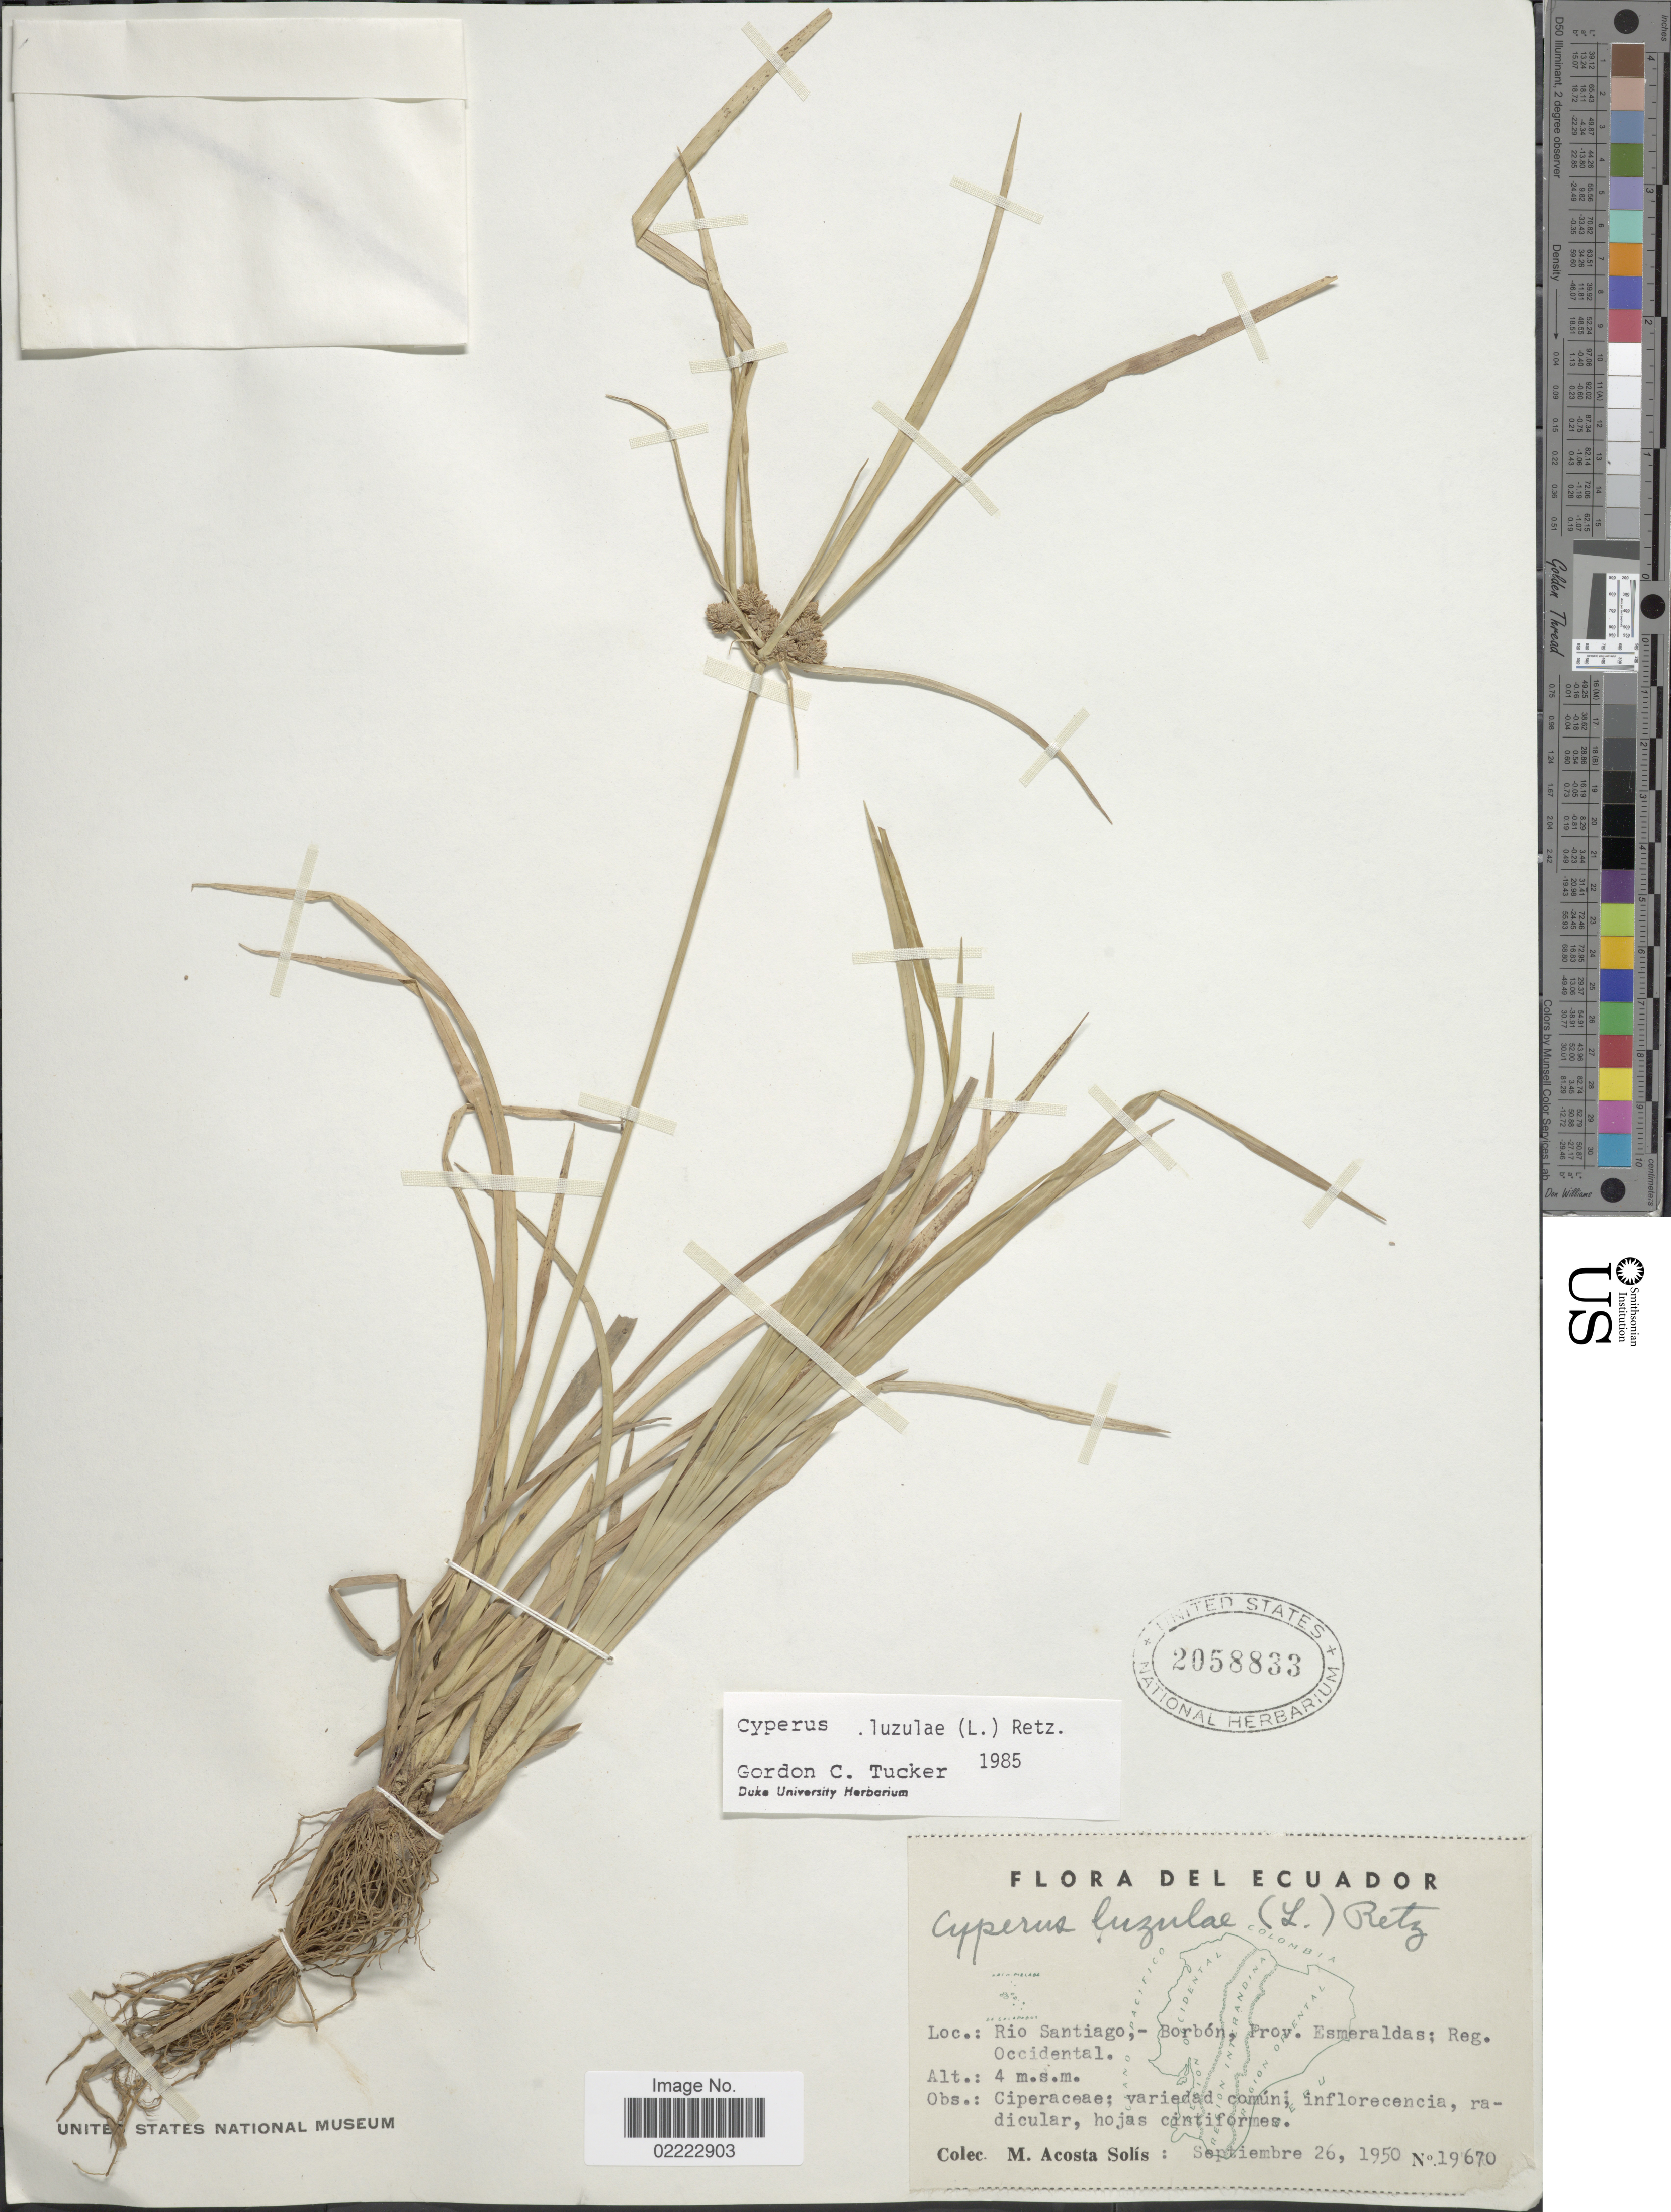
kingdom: Plantae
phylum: Tracheophyta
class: Liliopsida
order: Poales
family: Cyperaceae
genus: Cyperus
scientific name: Cyperus luzulae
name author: (L.) Rottb. ex Retz.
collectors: M. Acosta Solis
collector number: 19670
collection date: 1950-09-26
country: Ecuador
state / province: Esmeraldas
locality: Rio Santiago, - Borbon, Prov. Esmeraldas; Reg. Occidental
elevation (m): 4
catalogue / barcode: US 2058833